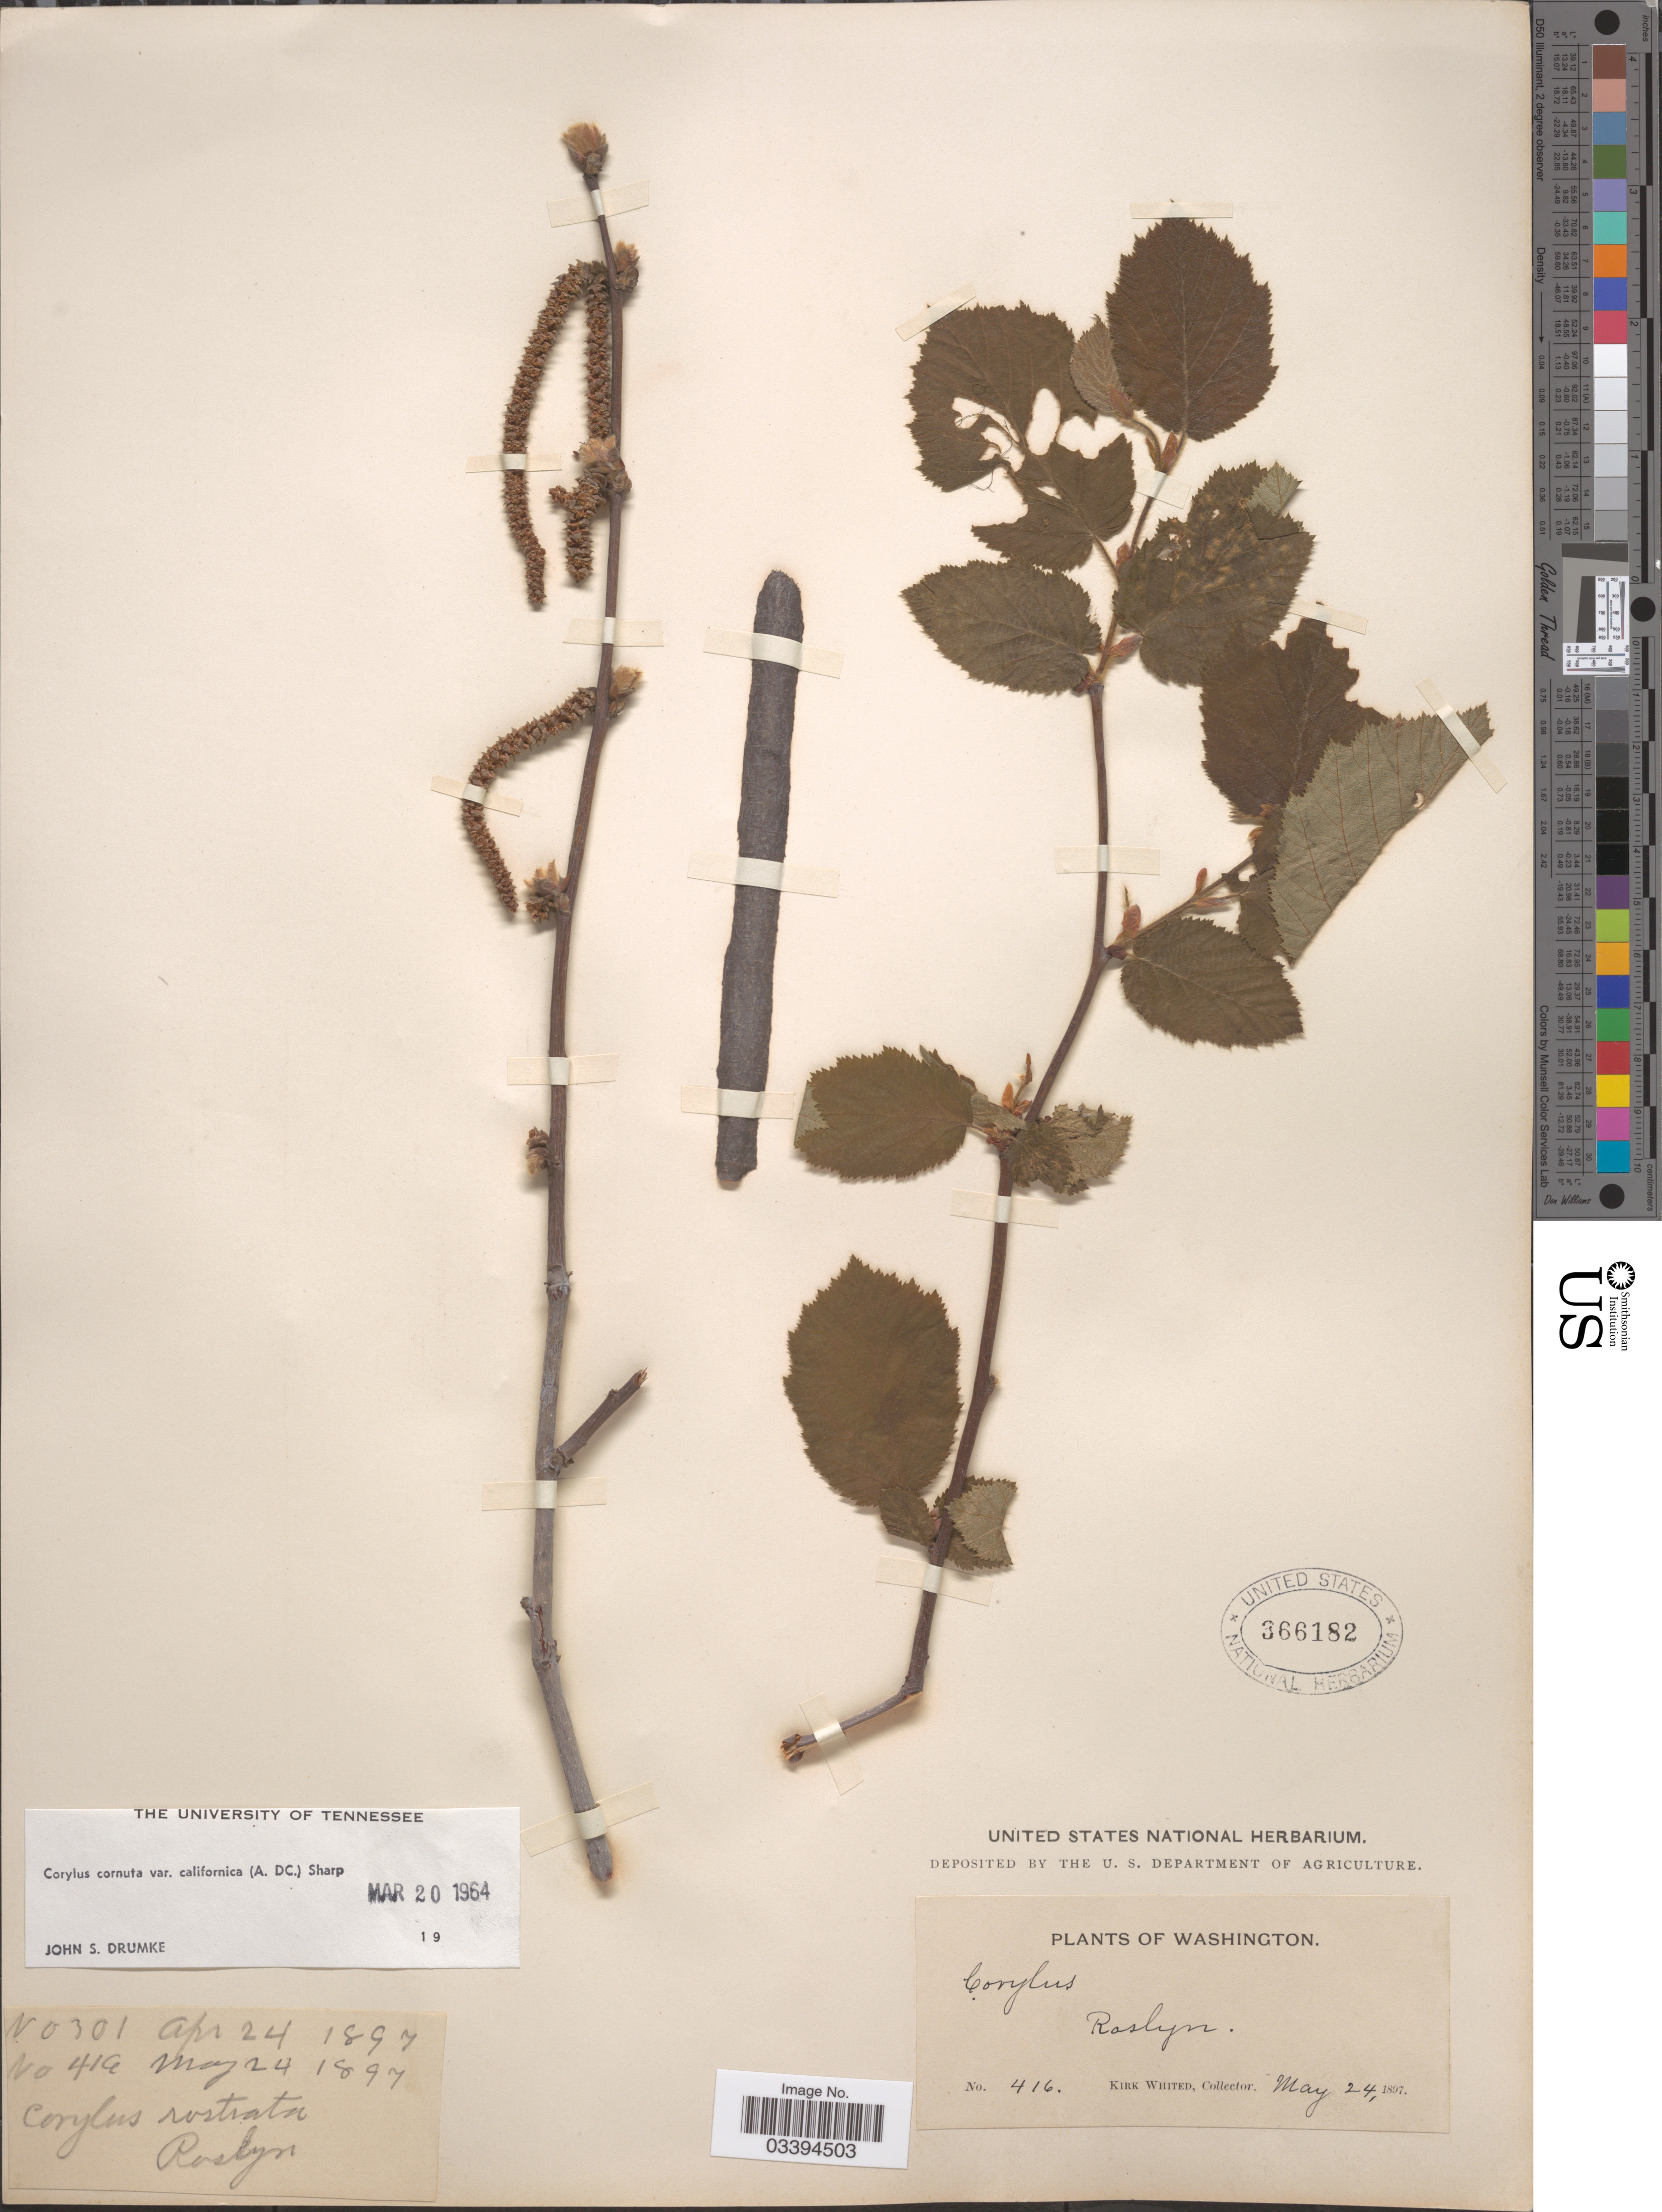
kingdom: Plantae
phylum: Tracheophyta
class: Magnoliopsida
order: Fagales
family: Betulaceae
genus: Corylus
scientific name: Corylus californica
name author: (A. DC.) Rose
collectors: K. Whited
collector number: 416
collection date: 1897-05-24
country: United States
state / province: Washington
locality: Roslyn.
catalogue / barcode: US 366182